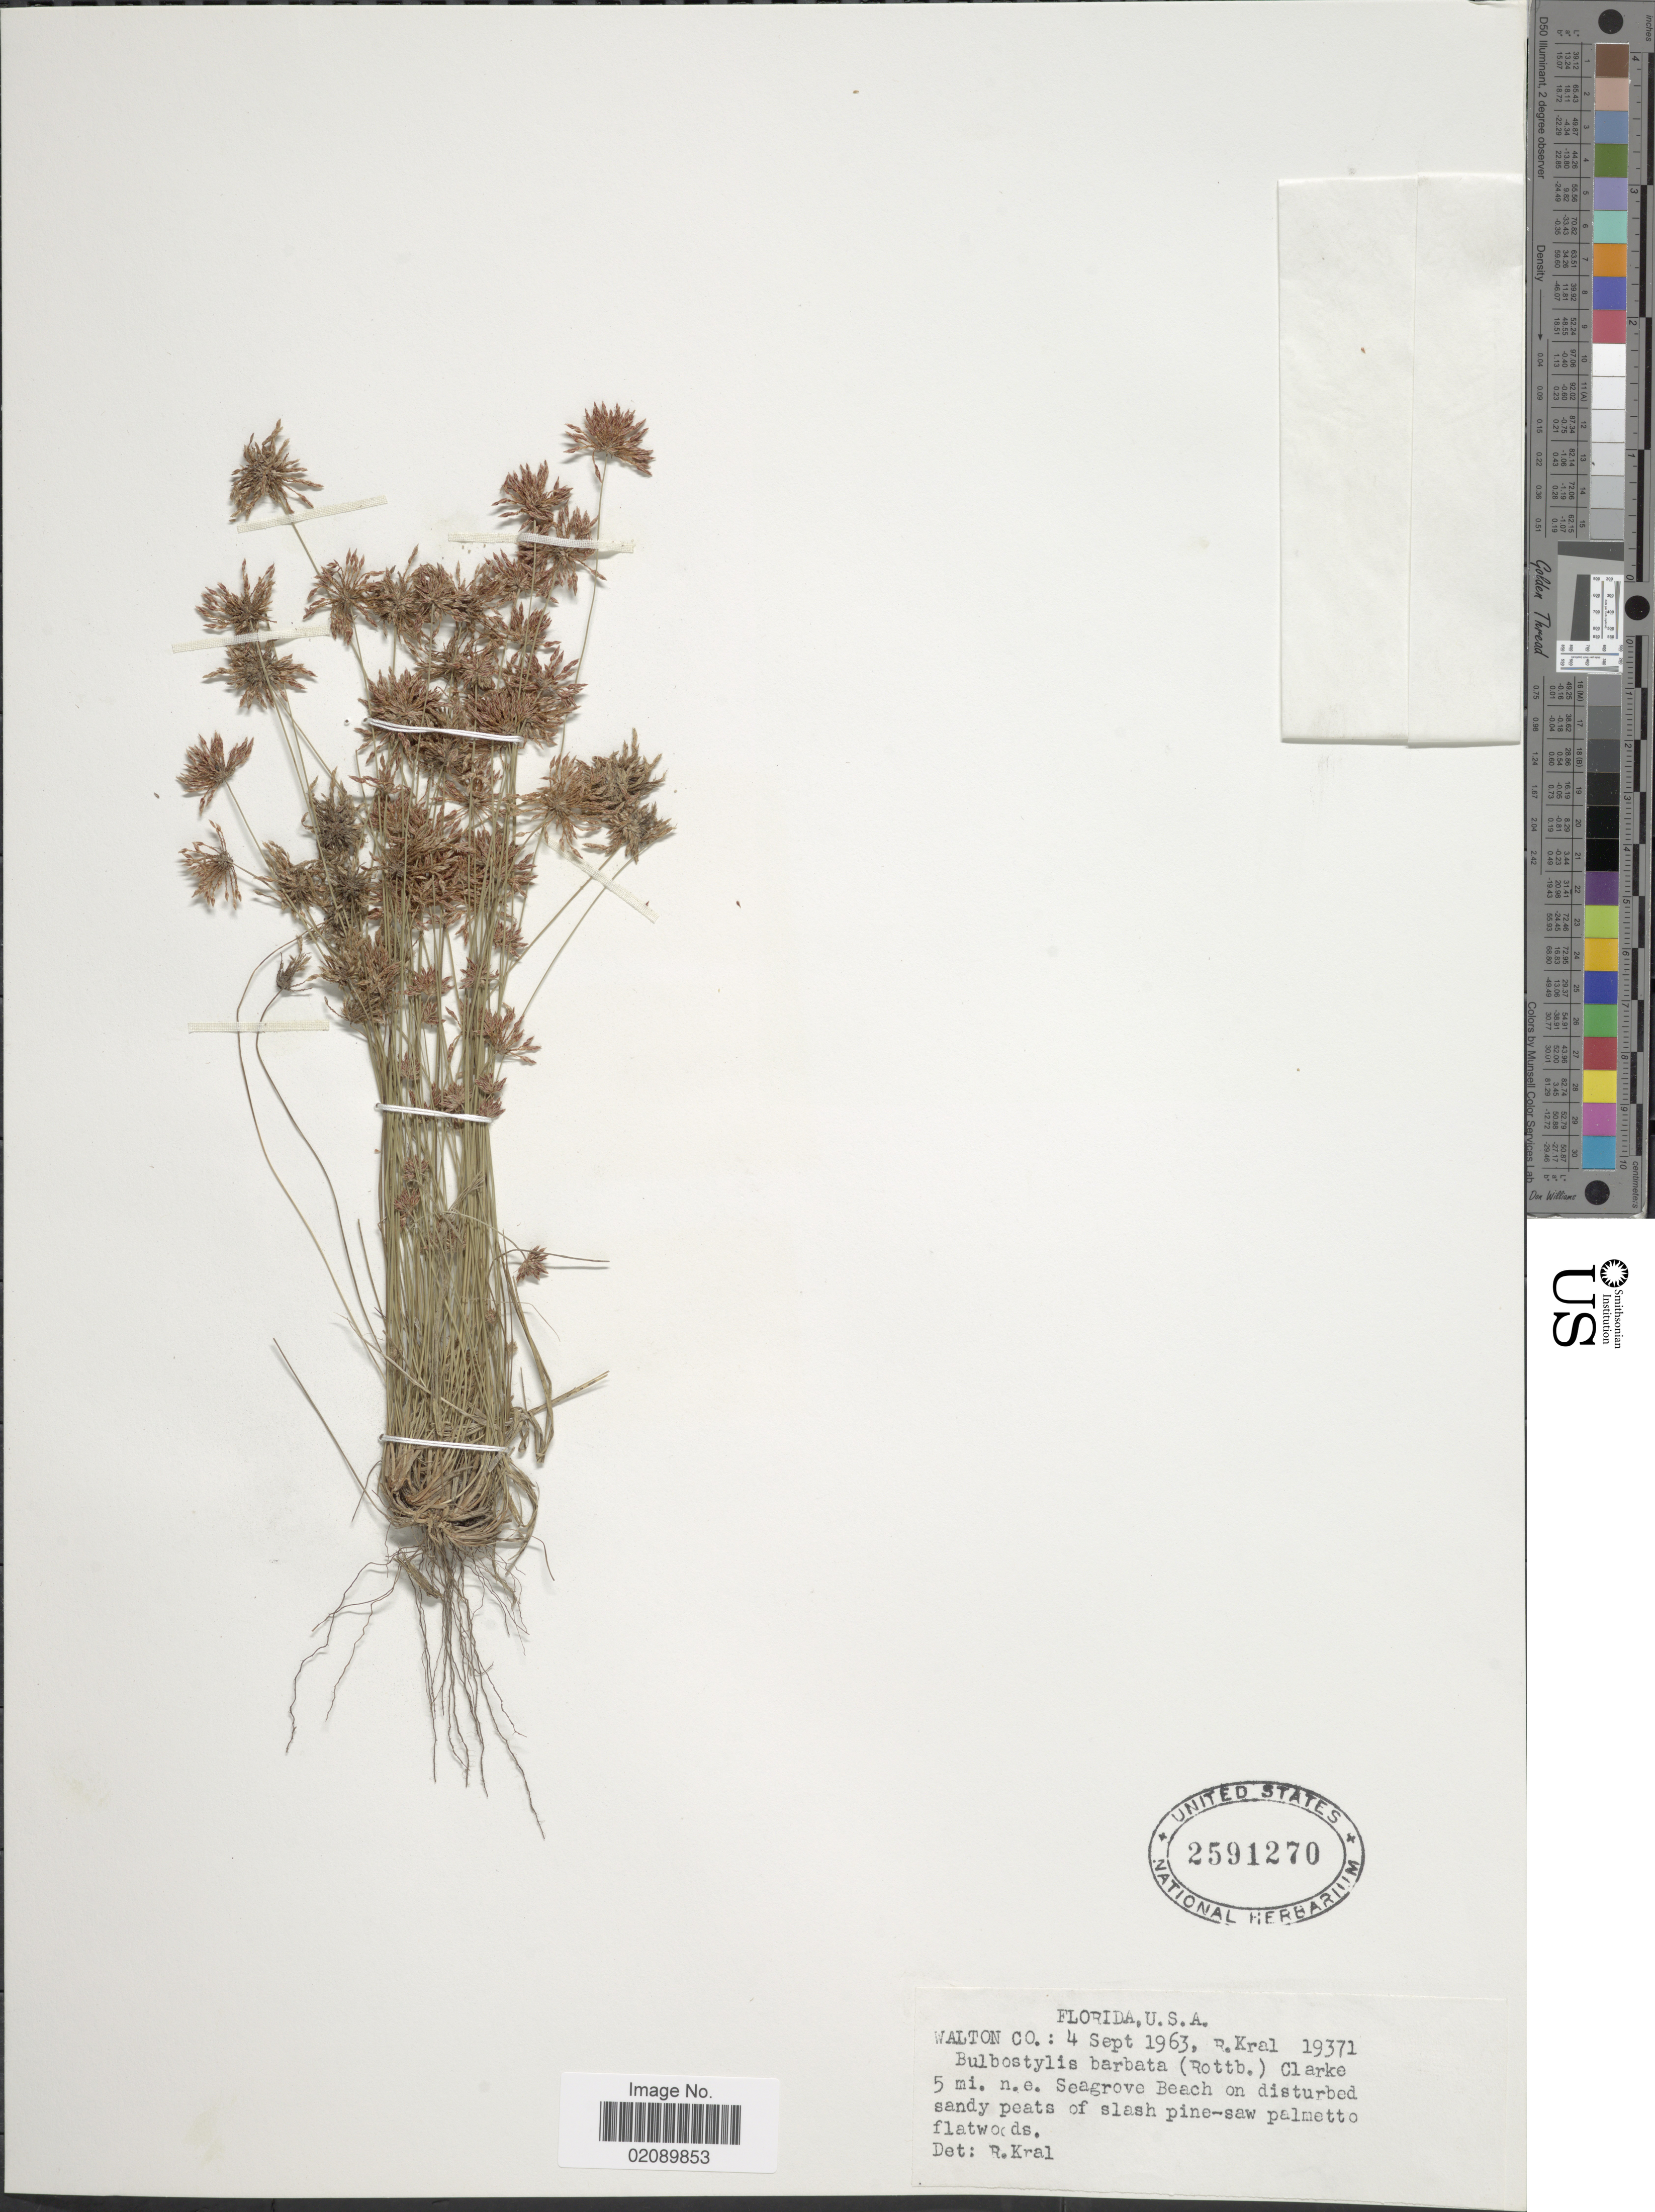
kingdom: Plantae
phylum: Tracheophyta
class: Liliopsida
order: Poales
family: Cyperaceae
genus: Bulbostylis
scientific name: Bulbostylis barbata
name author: (Rottb.) C.B. Clarke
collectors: R. Kral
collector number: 19371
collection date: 1963-09-04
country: United States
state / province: Florida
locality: Walton Co. 5 mi. n.e. Seagrove Beach on disturbed sandy peats of slash pine-saw palmetto flatwoods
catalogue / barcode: US 2591270